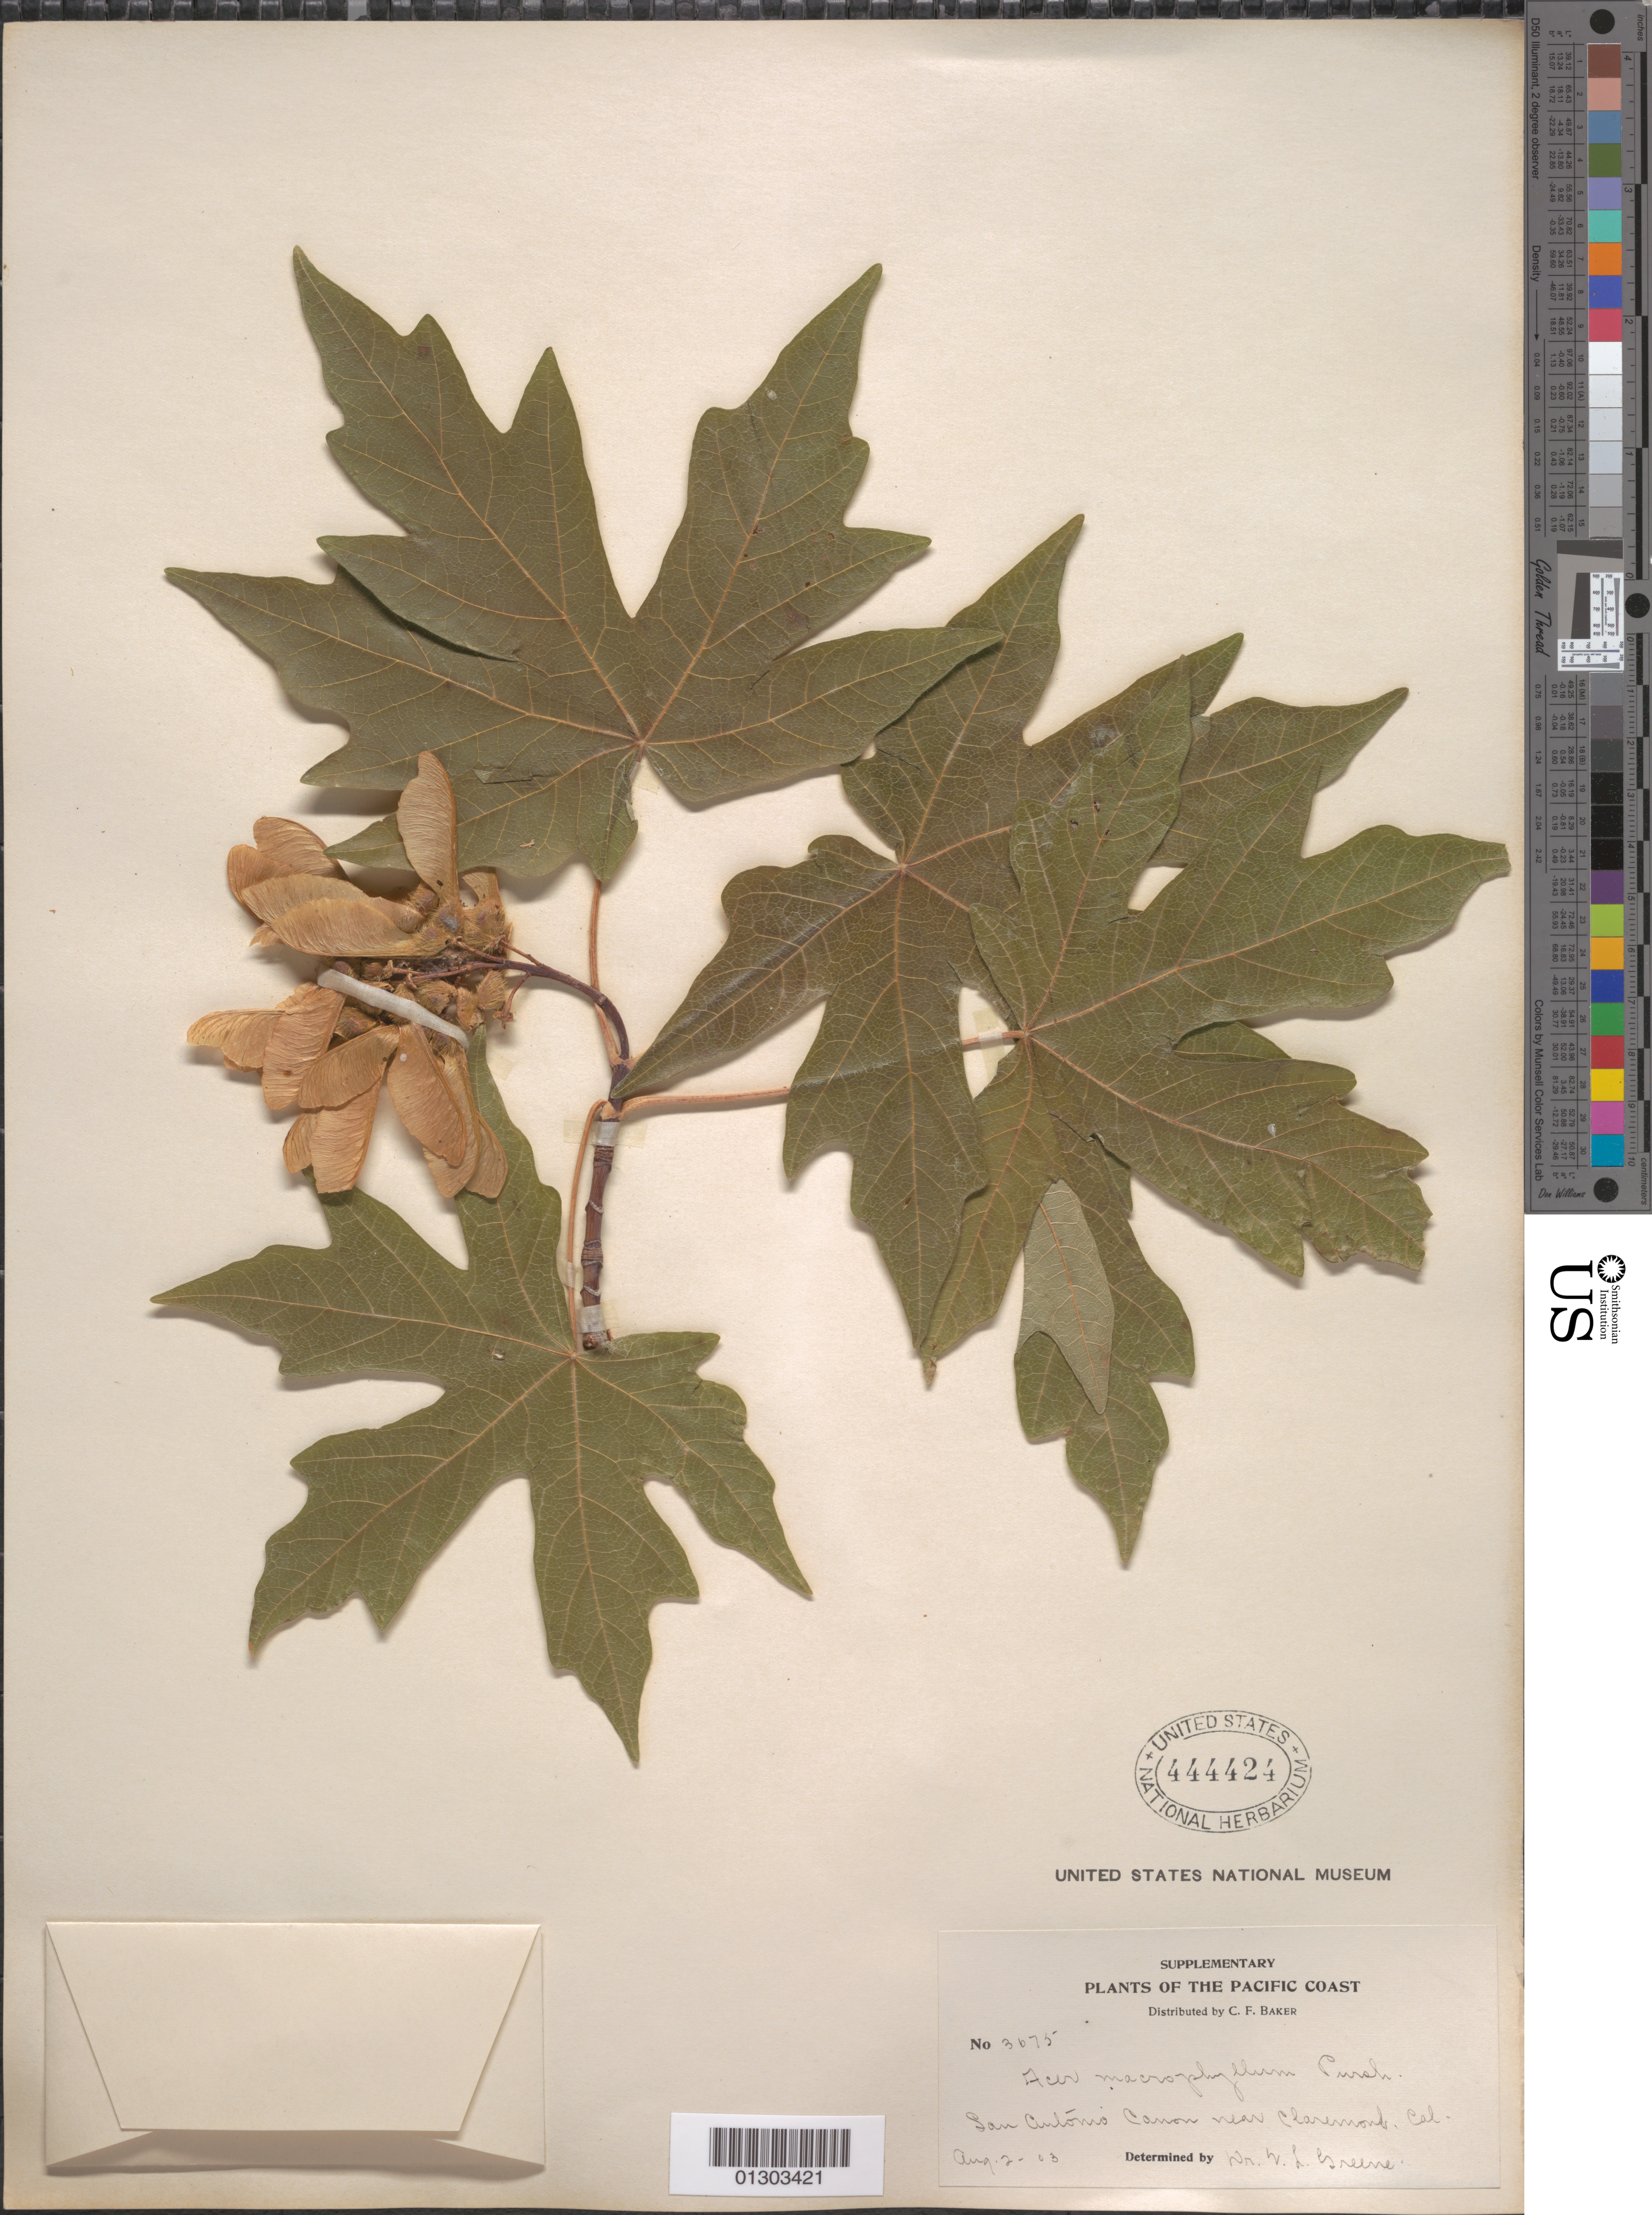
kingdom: Plantae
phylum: Tracheophyta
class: Magnoliopsida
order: Sapindales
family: Sapindaceae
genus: Acer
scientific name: Acer macrophyllum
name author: Pursh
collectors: C. F. Baker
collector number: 3675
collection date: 1903-08-02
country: United States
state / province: California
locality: San Antonio Canon near Claremont.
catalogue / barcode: US 444424